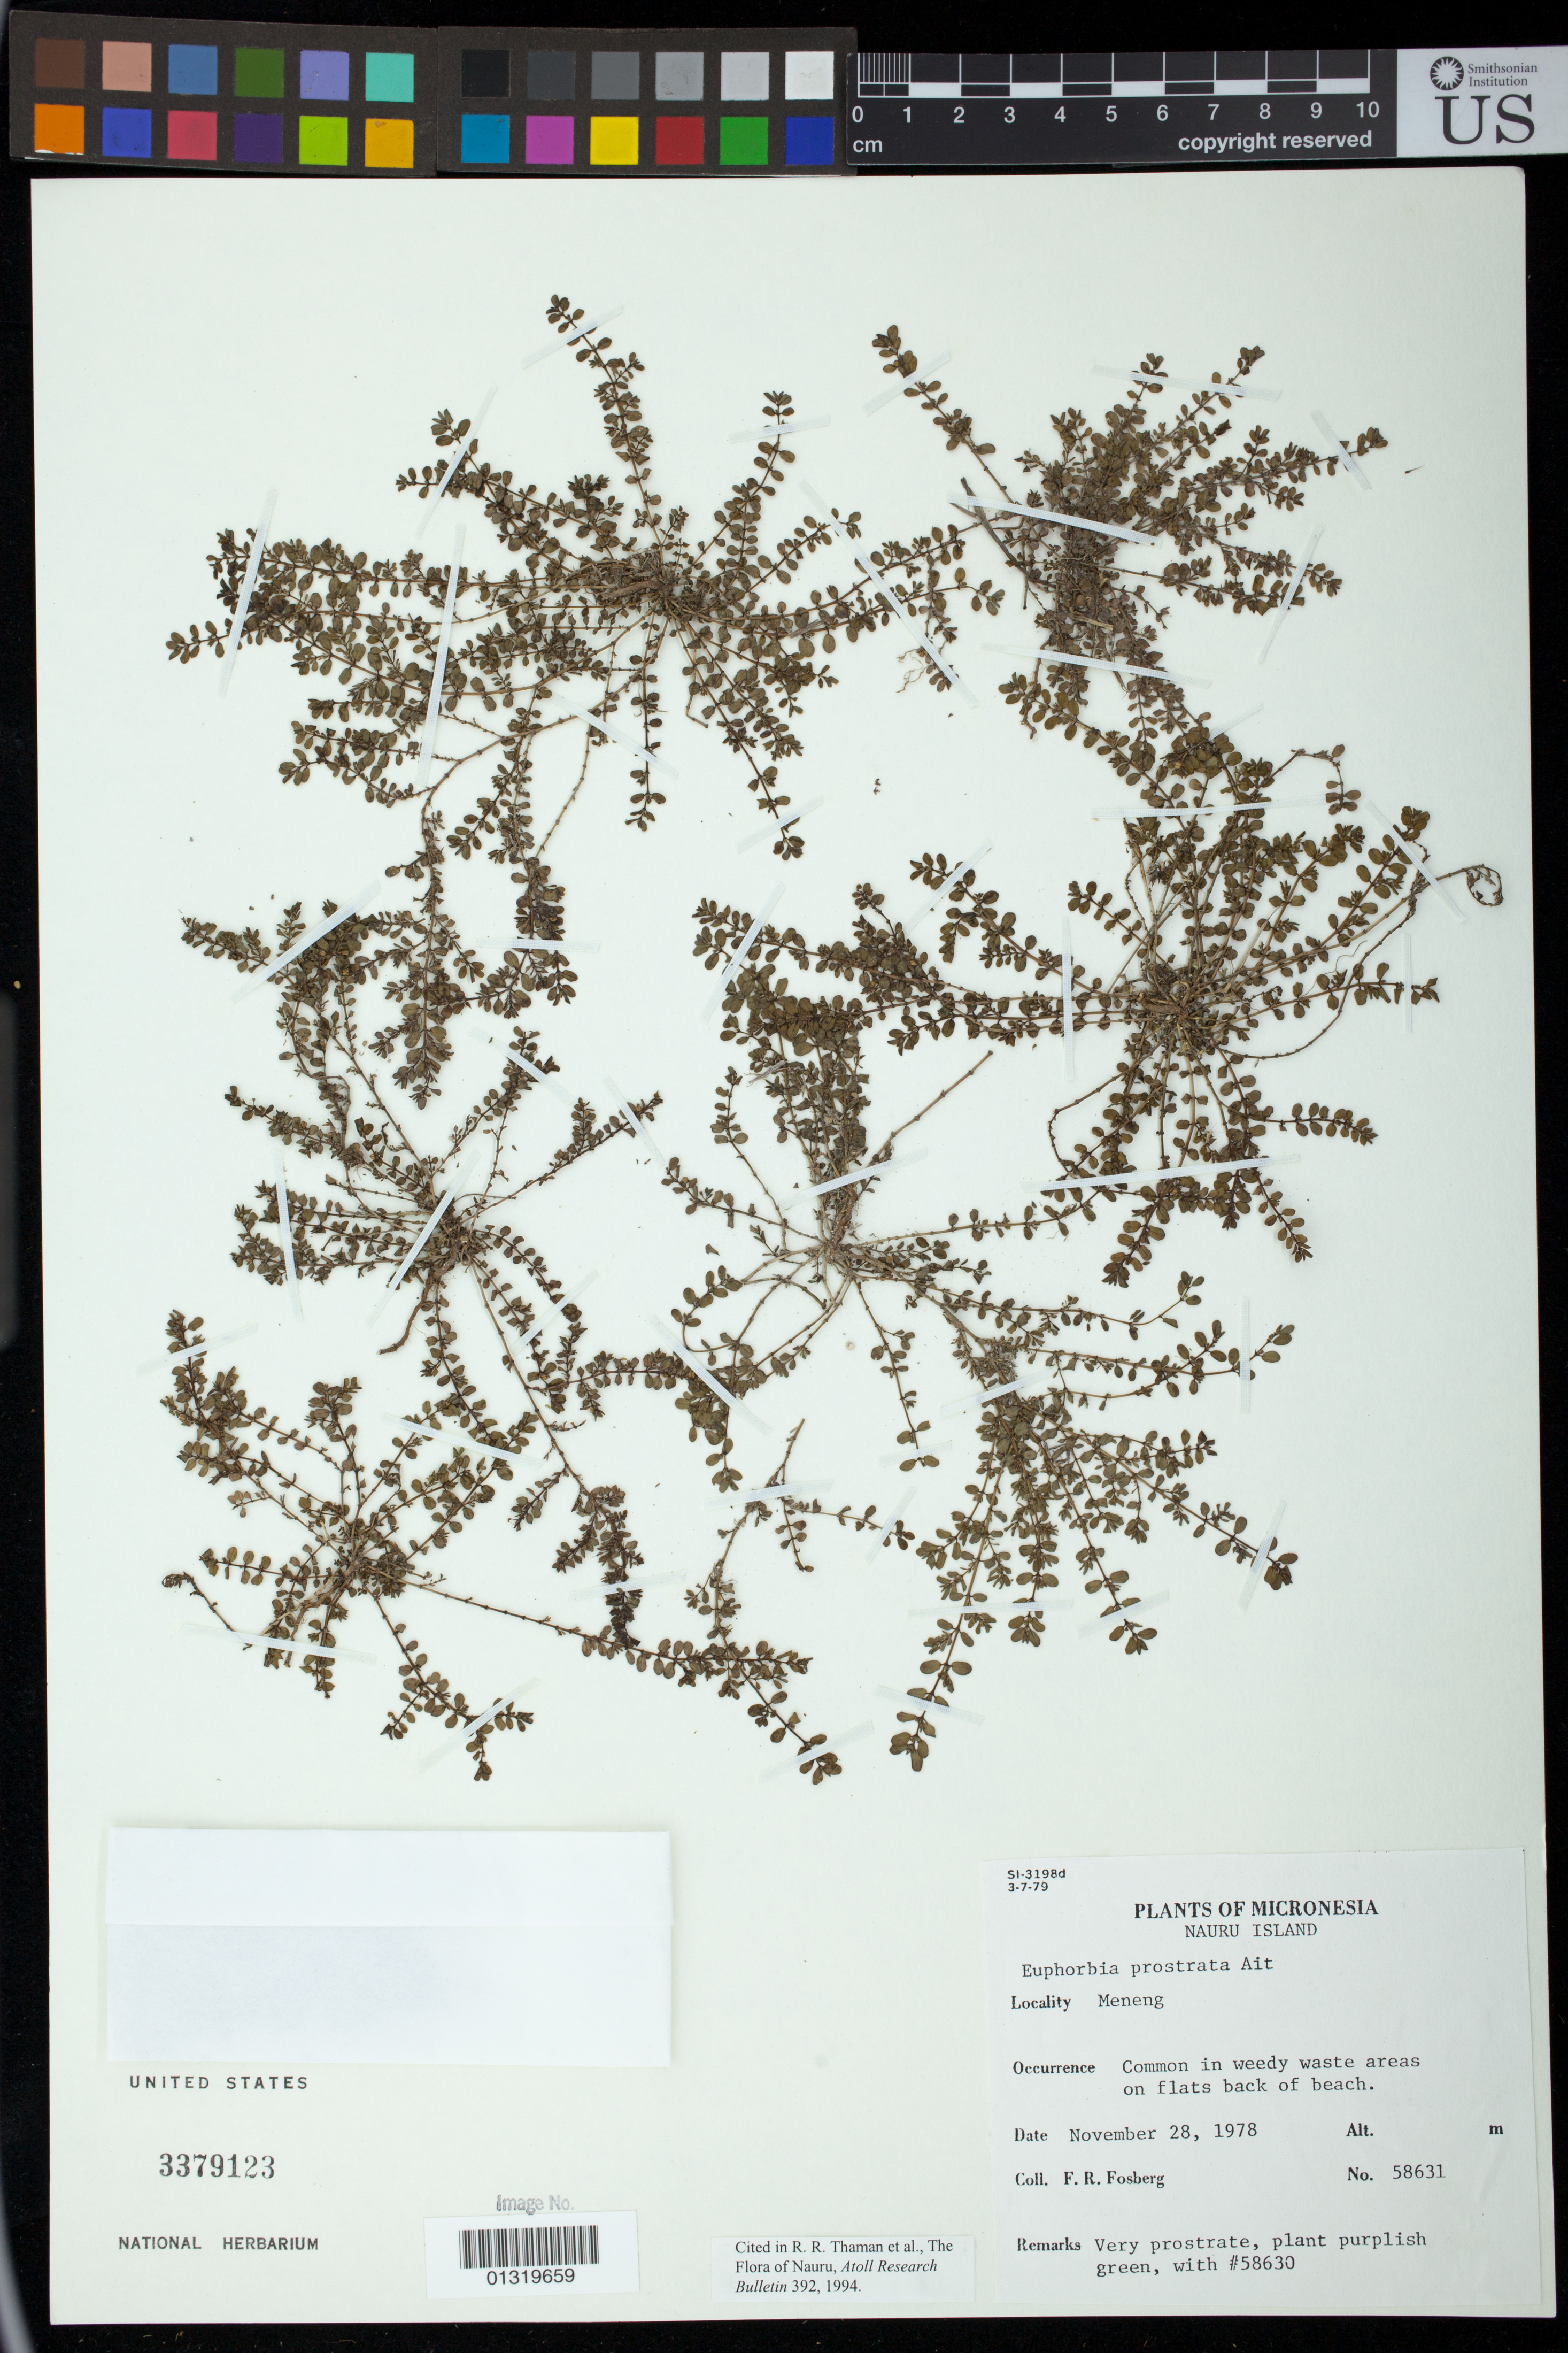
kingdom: Plantae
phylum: Tracheophyta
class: Magnoliopsida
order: Malpighiales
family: Euphorbiaceae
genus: Euphorbia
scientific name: Euphorbia prostrata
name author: Aiton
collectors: F. R. Fosberg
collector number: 58631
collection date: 1978-11-28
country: Nauru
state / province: Meneng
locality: Meneng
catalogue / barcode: US 3379123